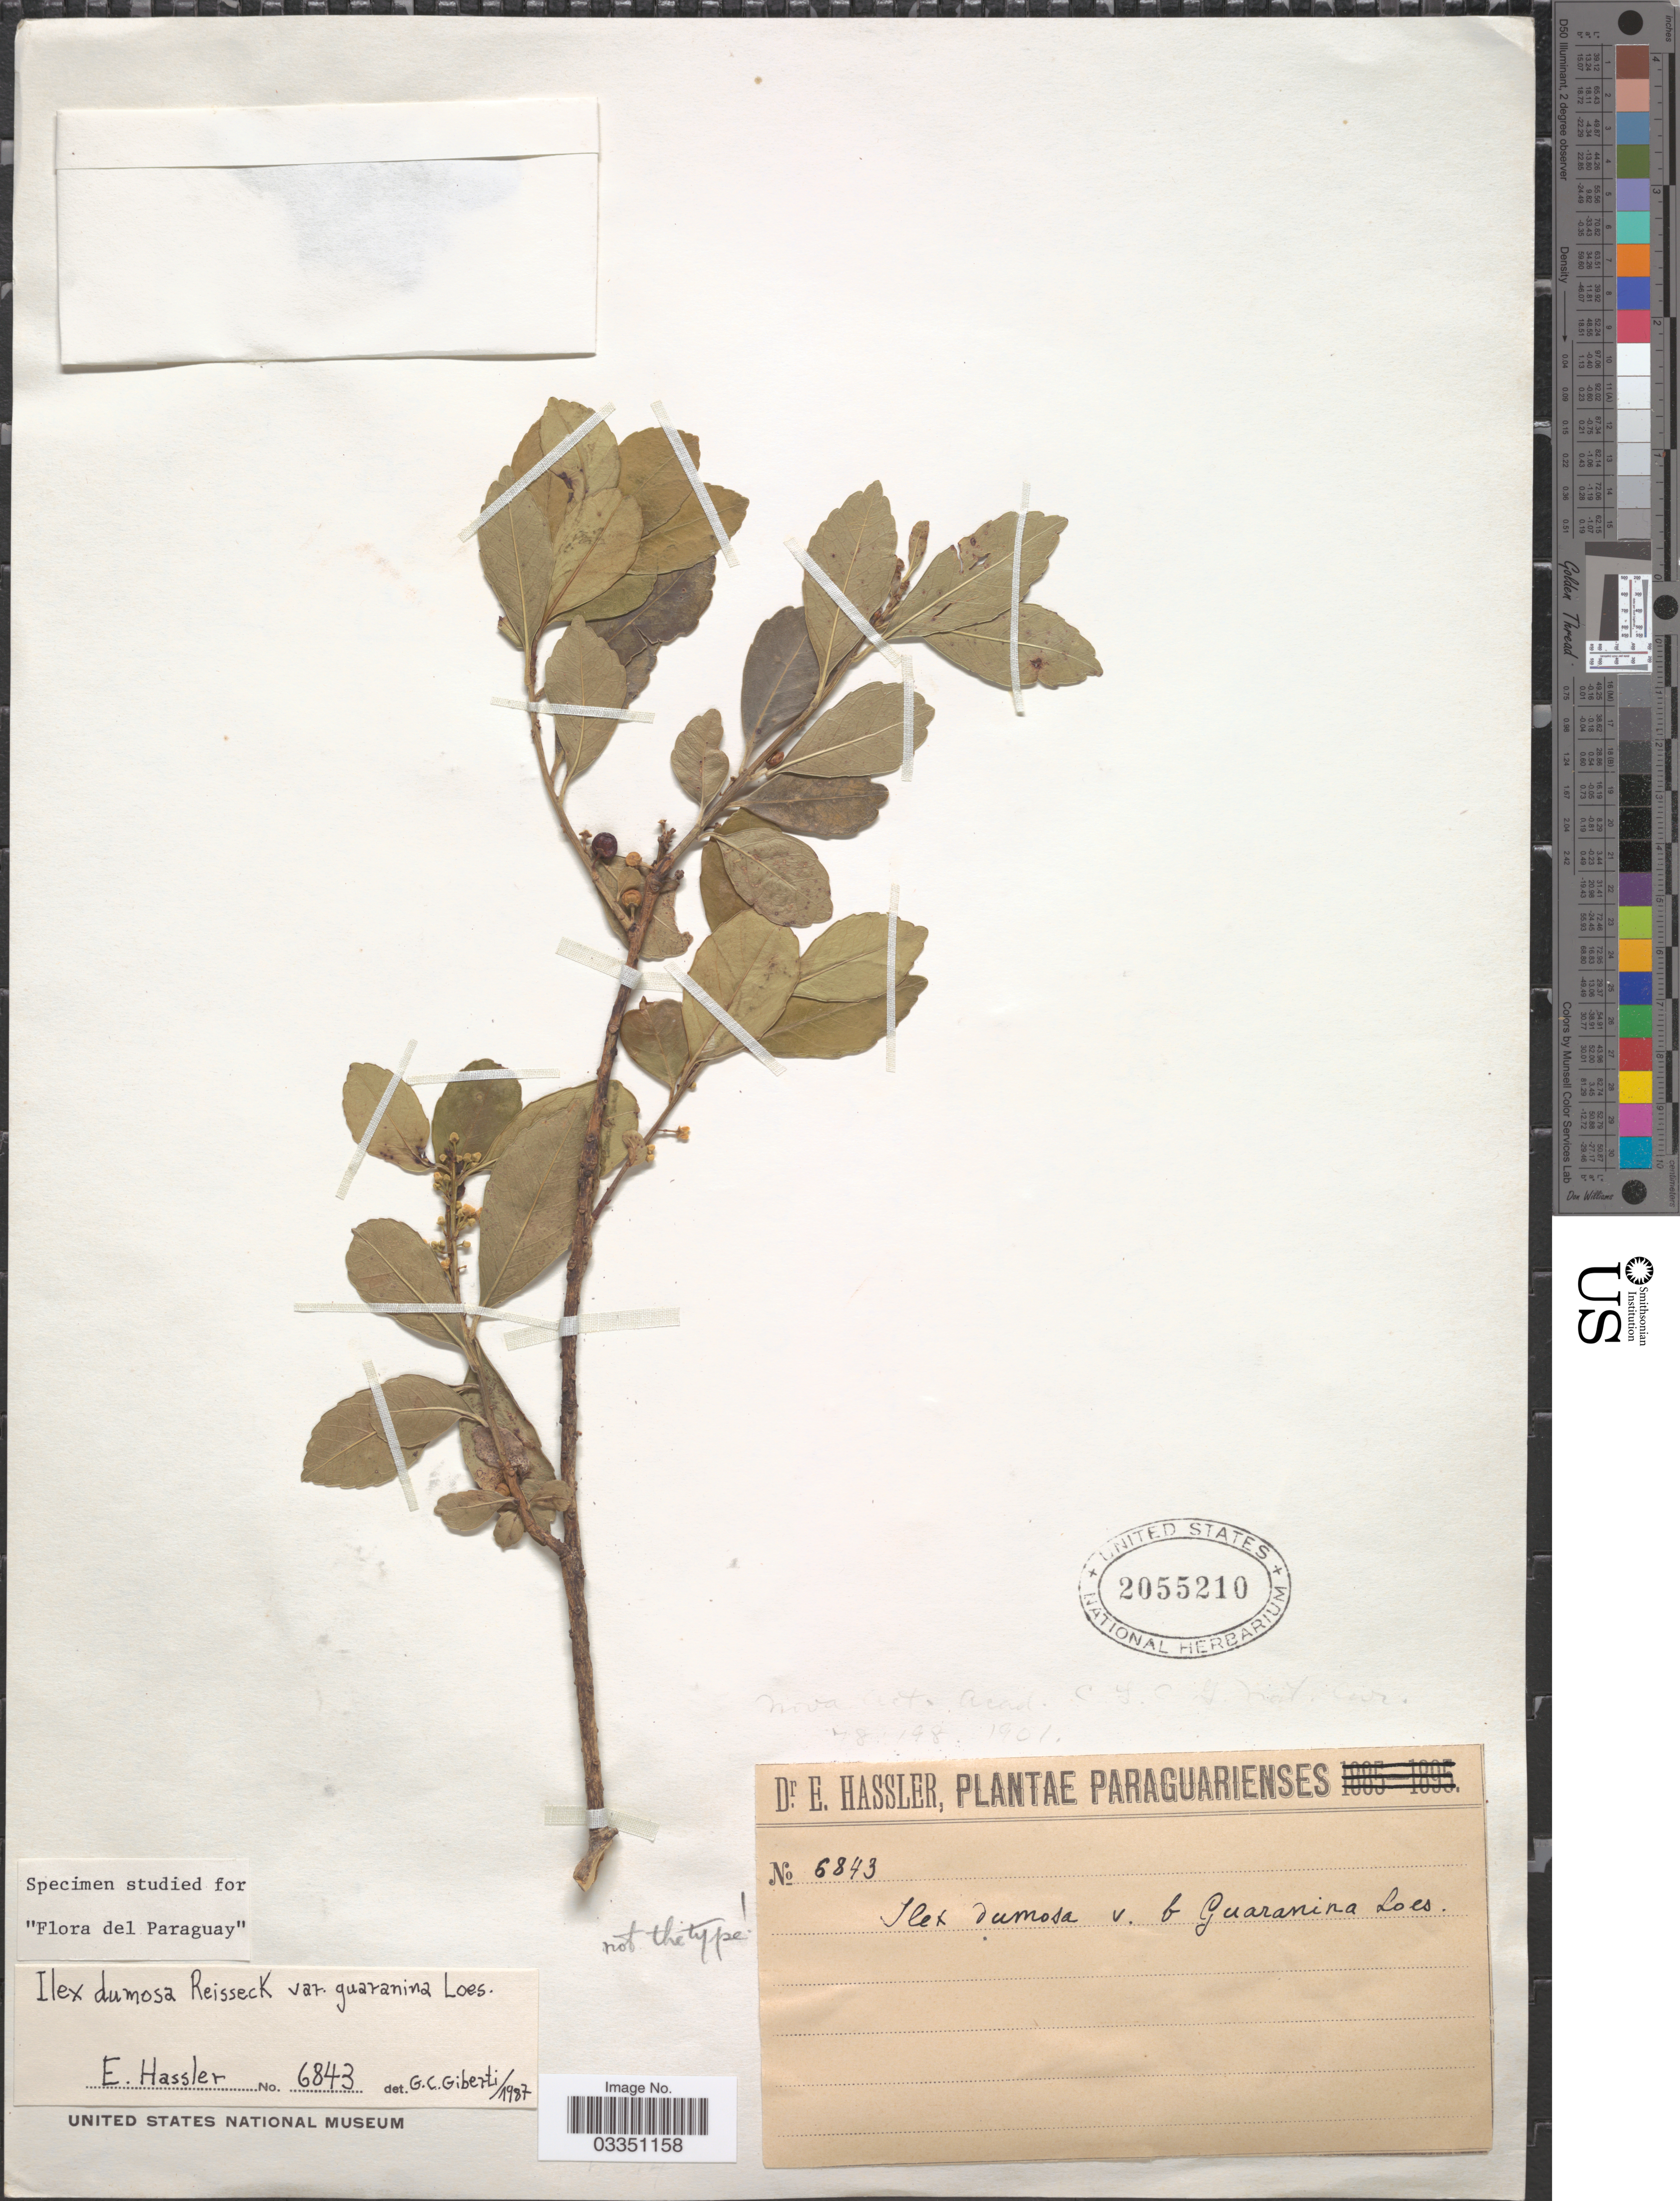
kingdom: Plantae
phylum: Tracheophyta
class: Magnoliopsida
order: Aquifoliales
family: Aquifoliaceae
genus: Ilex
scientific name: Ilex dumosa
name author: Reissek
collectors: E. Hassler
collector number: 6843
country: Paraguay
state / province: Paraguari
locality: Paraguarienses. Guaranina Loes. [unsure placement]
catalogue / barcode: US 2055210